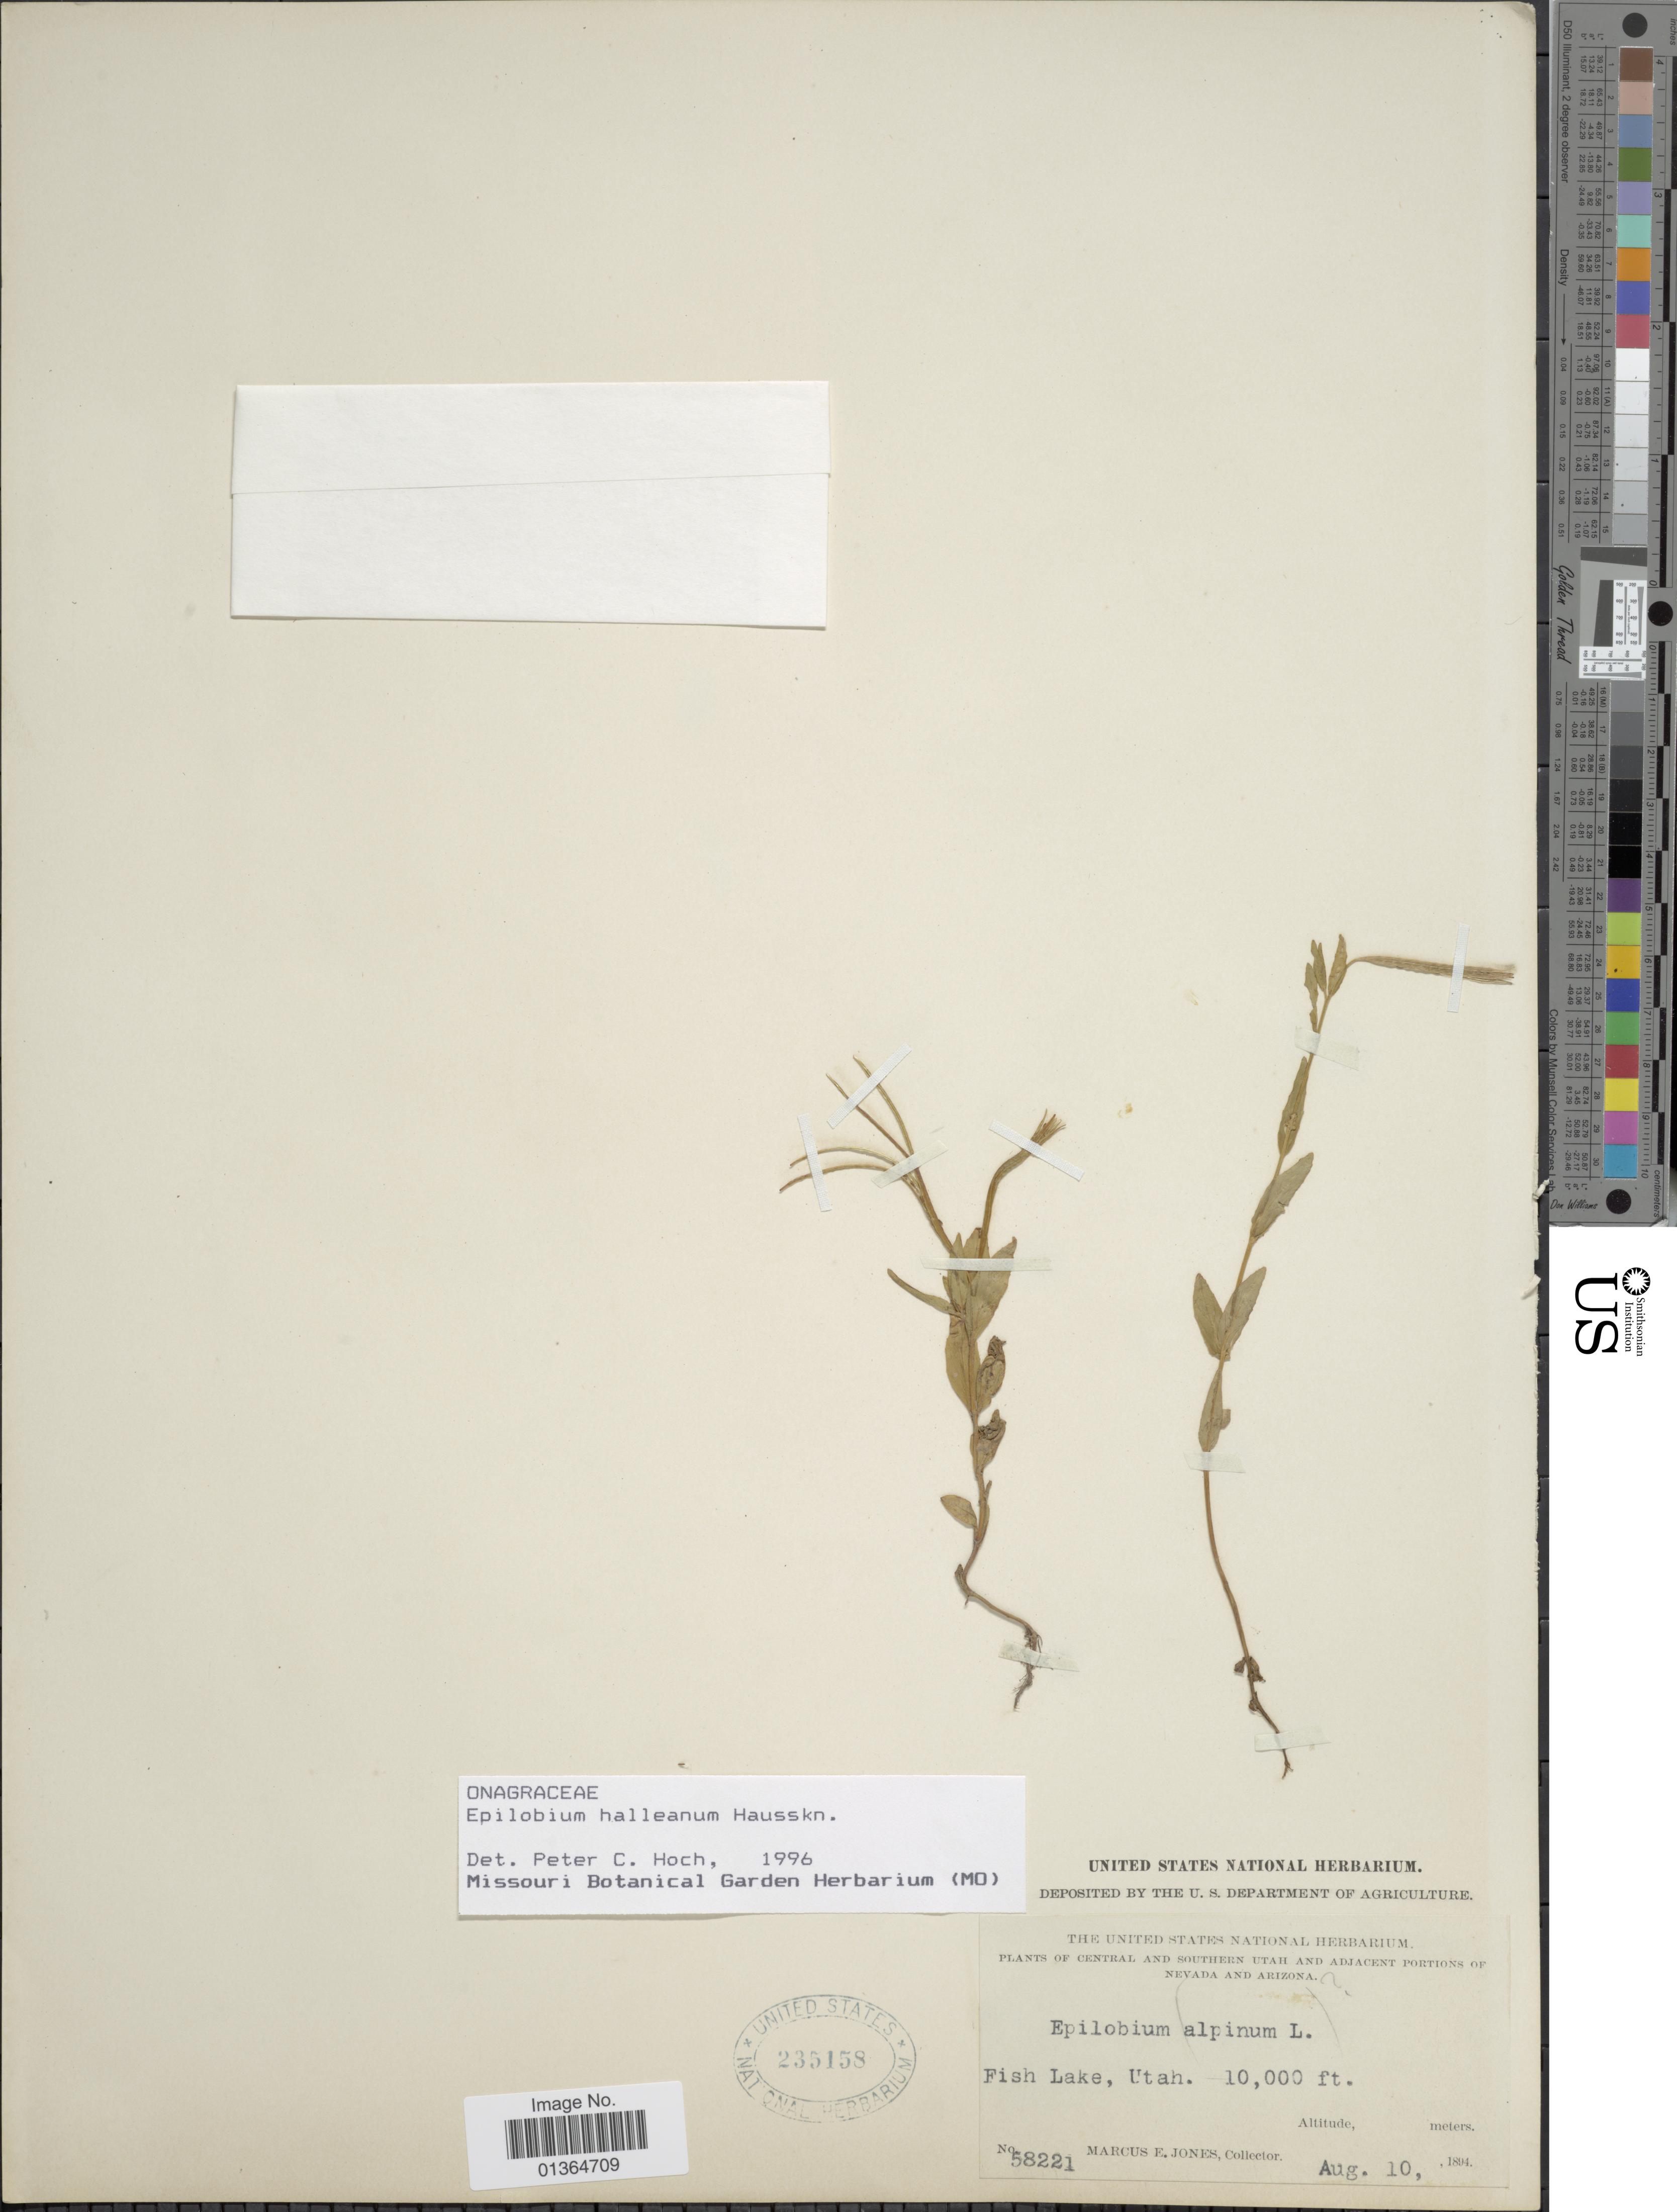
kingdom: Plantae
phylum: Tracheophyta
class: Magnoliopsida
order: Myrtales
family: Onagraceae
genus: Epilobium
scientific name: Epilobium hallianum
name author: Hausskn.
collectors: M. E. Jones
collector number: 58221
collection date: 1894-08-10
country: United States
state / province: Utah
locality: Central and Southern Utah and adjacent portions of Nevada and Arizona. Fish Lake.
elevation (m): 3048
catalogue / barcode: US 235158